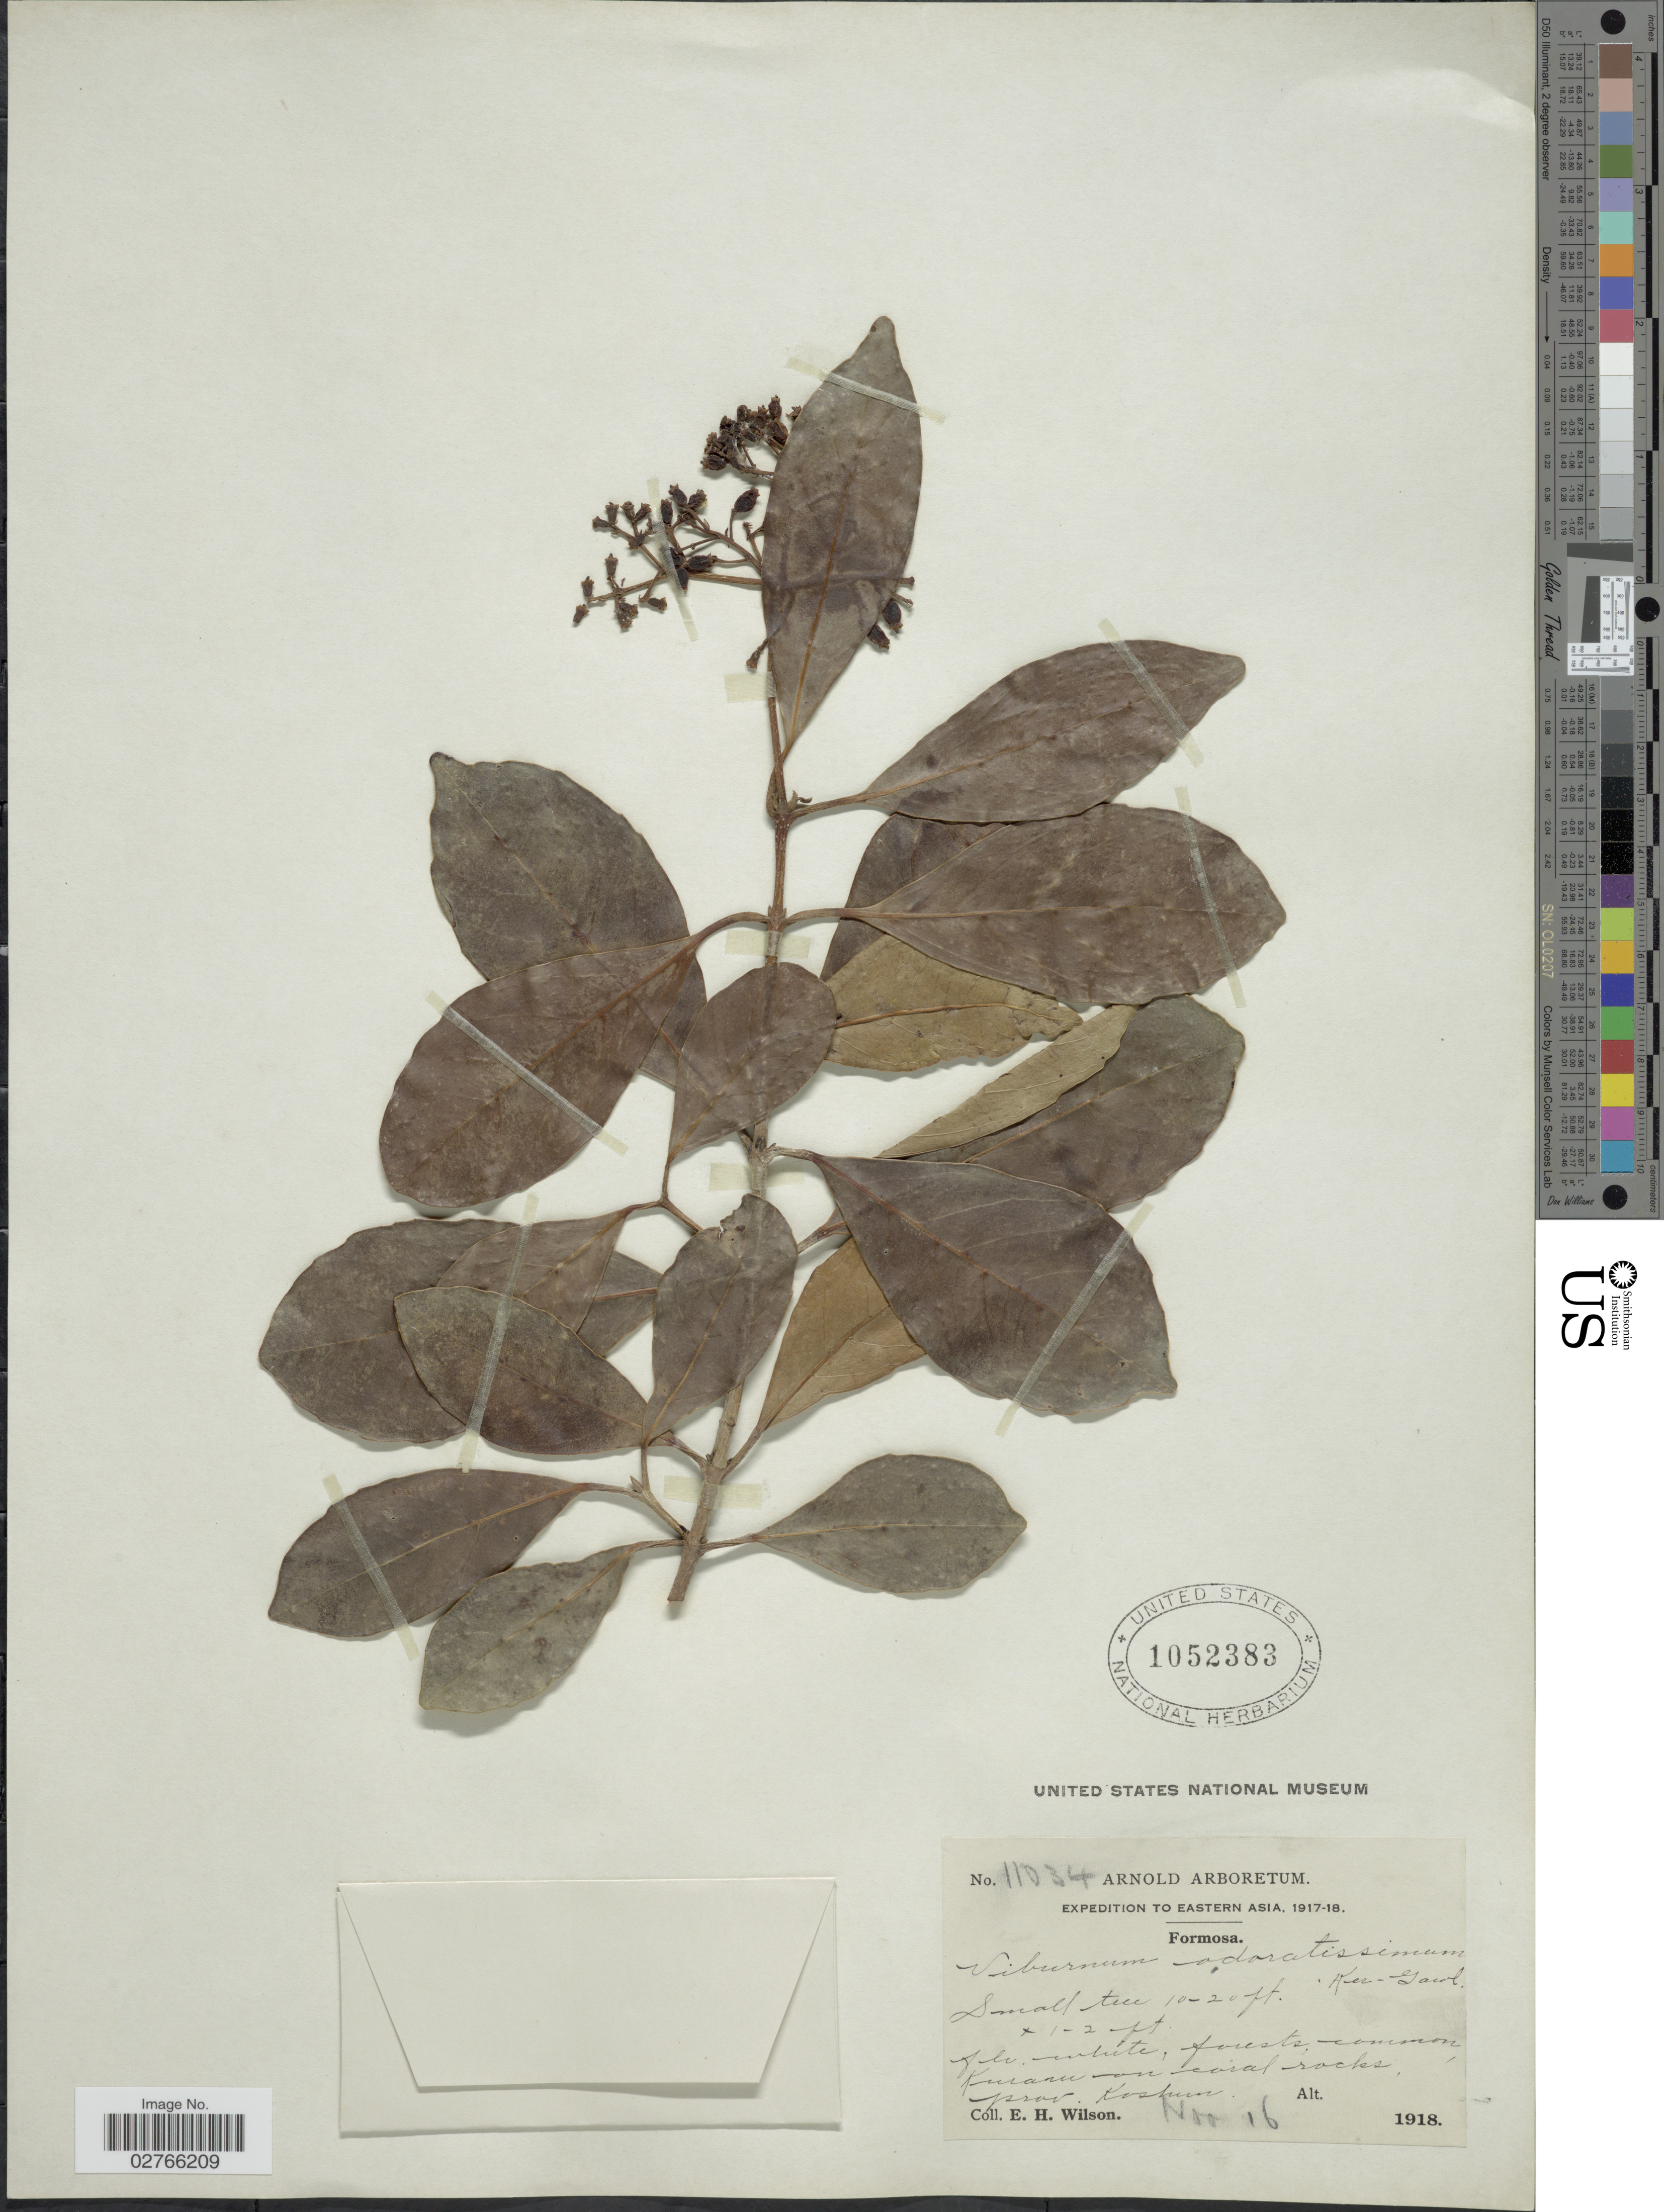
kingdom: Plantae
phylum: Tracheophyta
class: Magnoliopsida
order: Dipsacales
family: Viburnaceae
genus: Viburnum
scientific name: Viburnum odoratissimum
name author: Ker Gawl.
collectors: E. Wilson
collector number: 11034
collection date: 1918-11-16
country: Taiwan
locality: Formosa, Prov. Koshun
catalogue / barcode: US 1052383